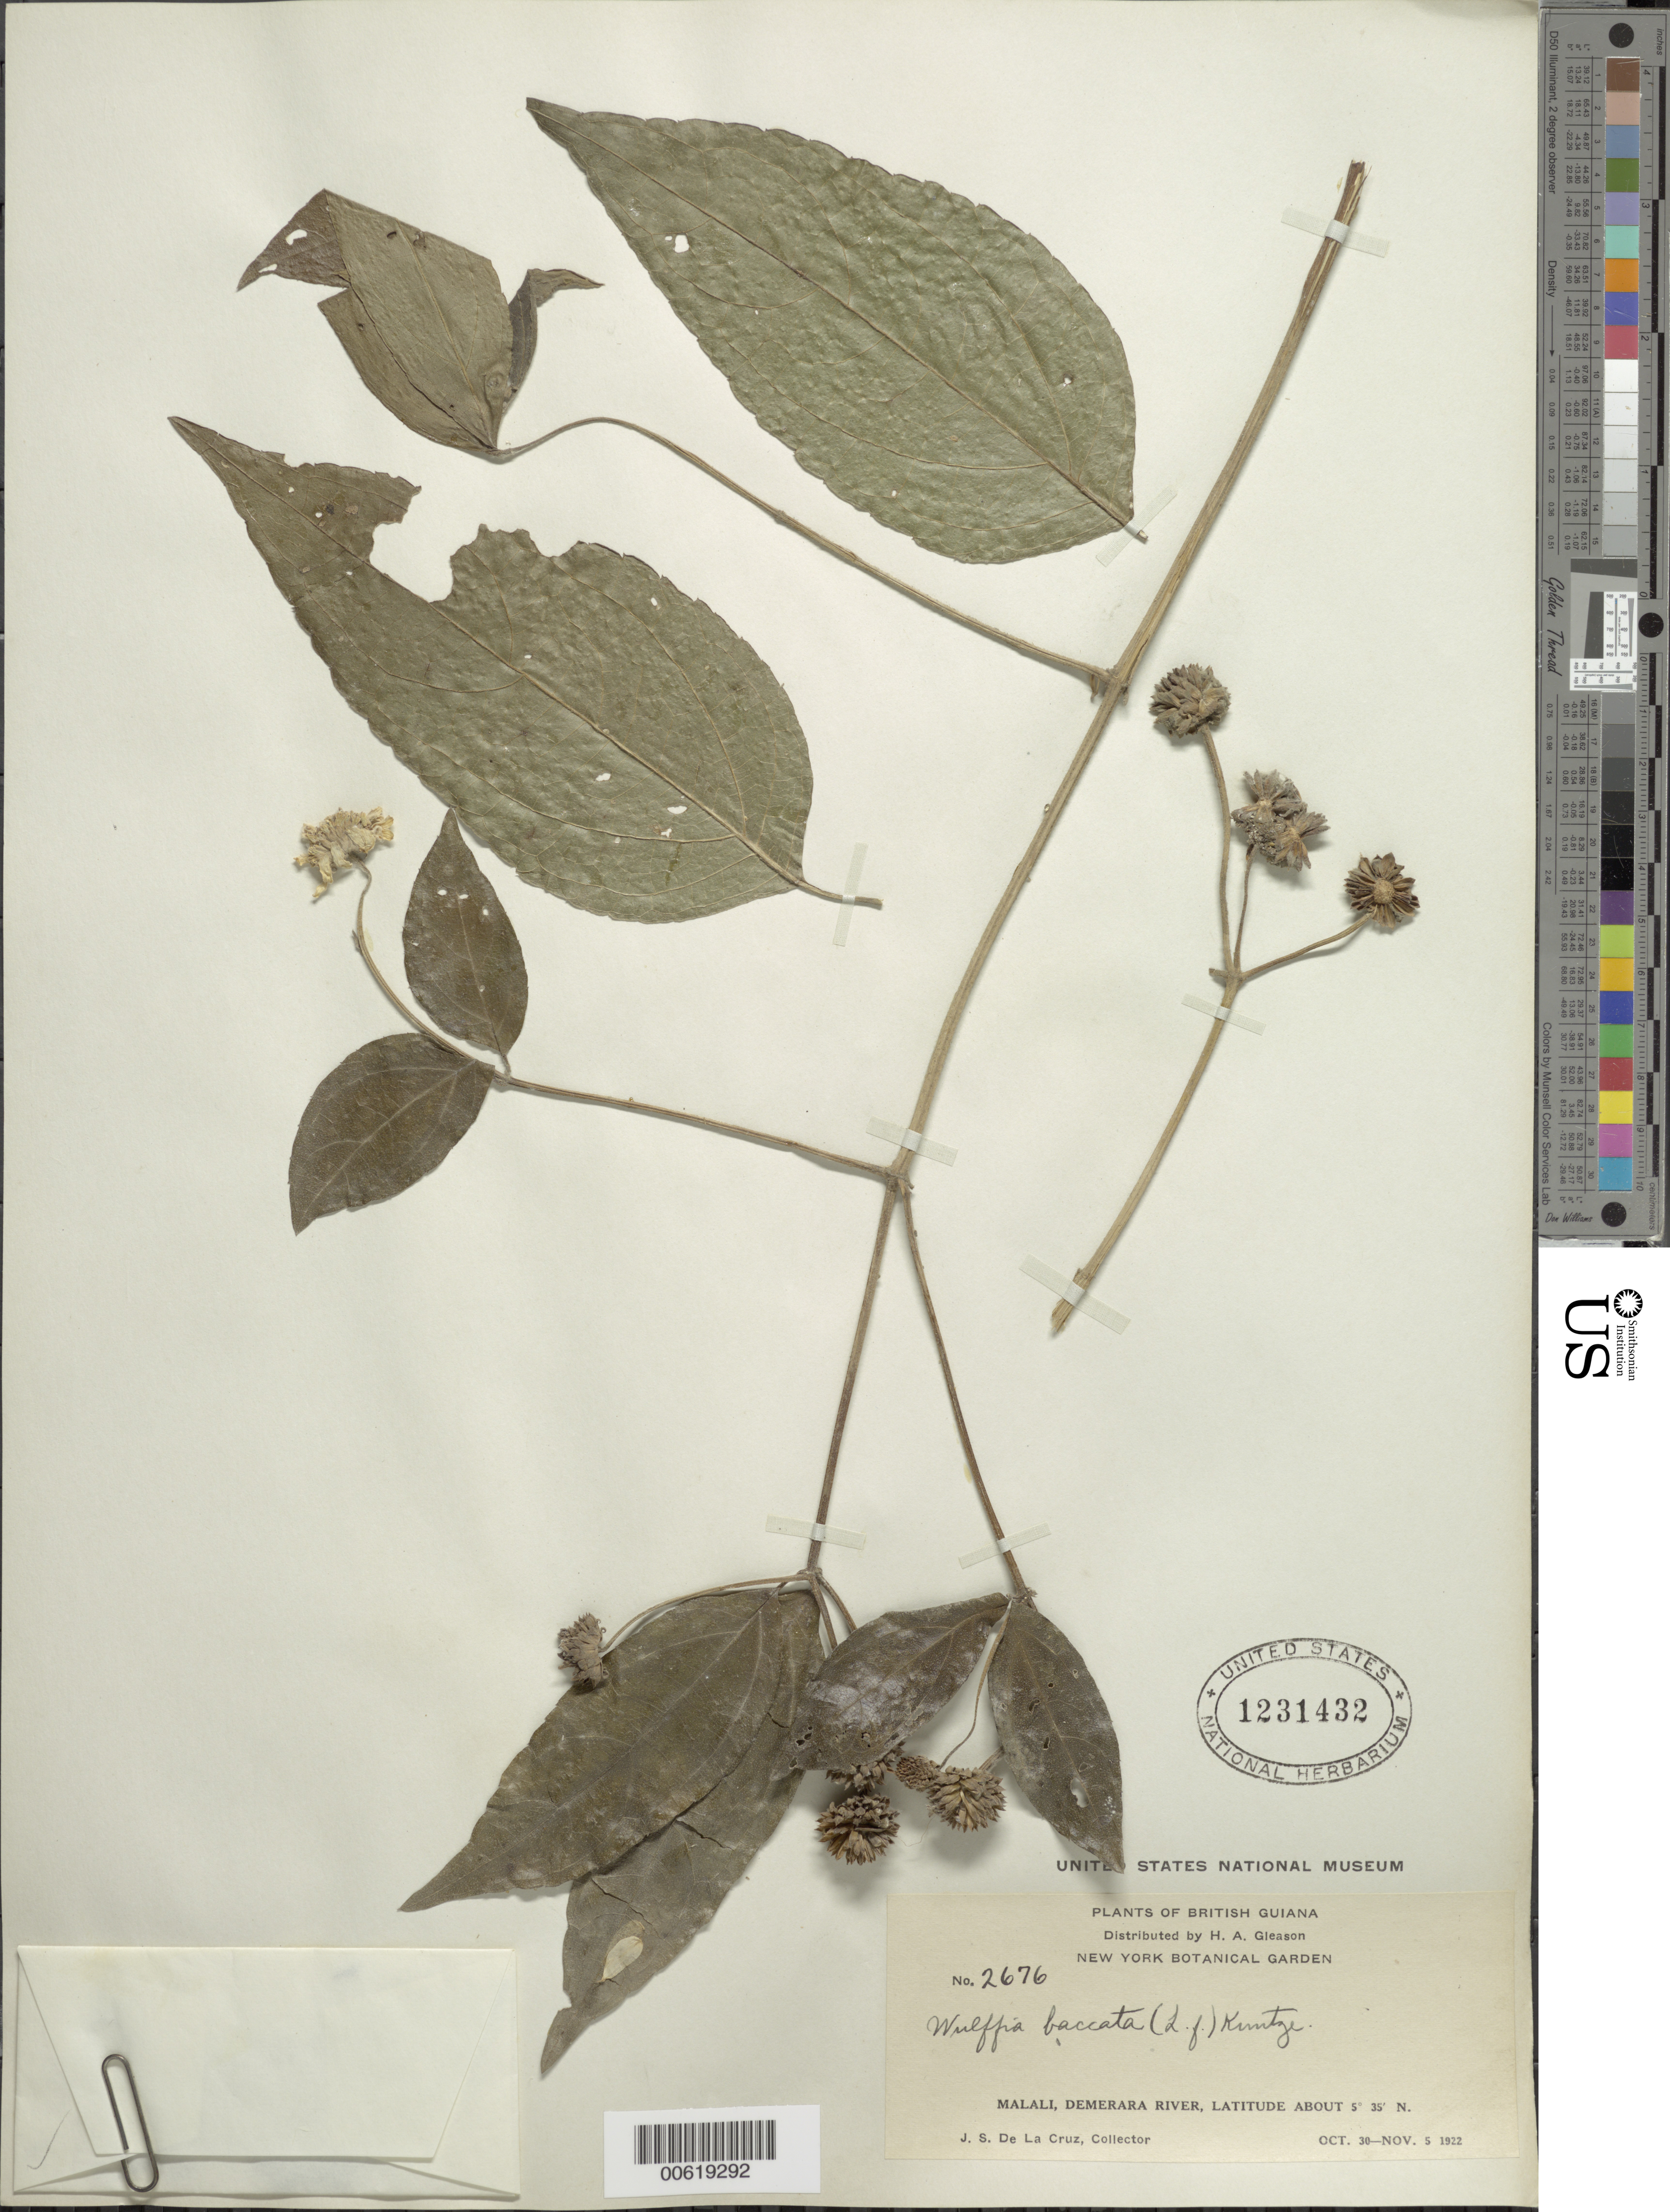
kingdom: Plantae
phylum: Tracheophyta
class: Magnoliopsida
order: Asterales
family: Asteraceae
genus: Wulffia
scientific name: Wulffia baccata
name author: (L. f.) Kuntze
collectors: J. S. de la Cruz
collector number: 2676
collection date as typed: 30-Oct-22 to 5-Nov-22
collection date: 1922-10-30/1922-11-05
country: Guyana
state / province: U. Demerara-Berbice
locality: Malali, Demerara R.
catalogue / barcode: US 1231432